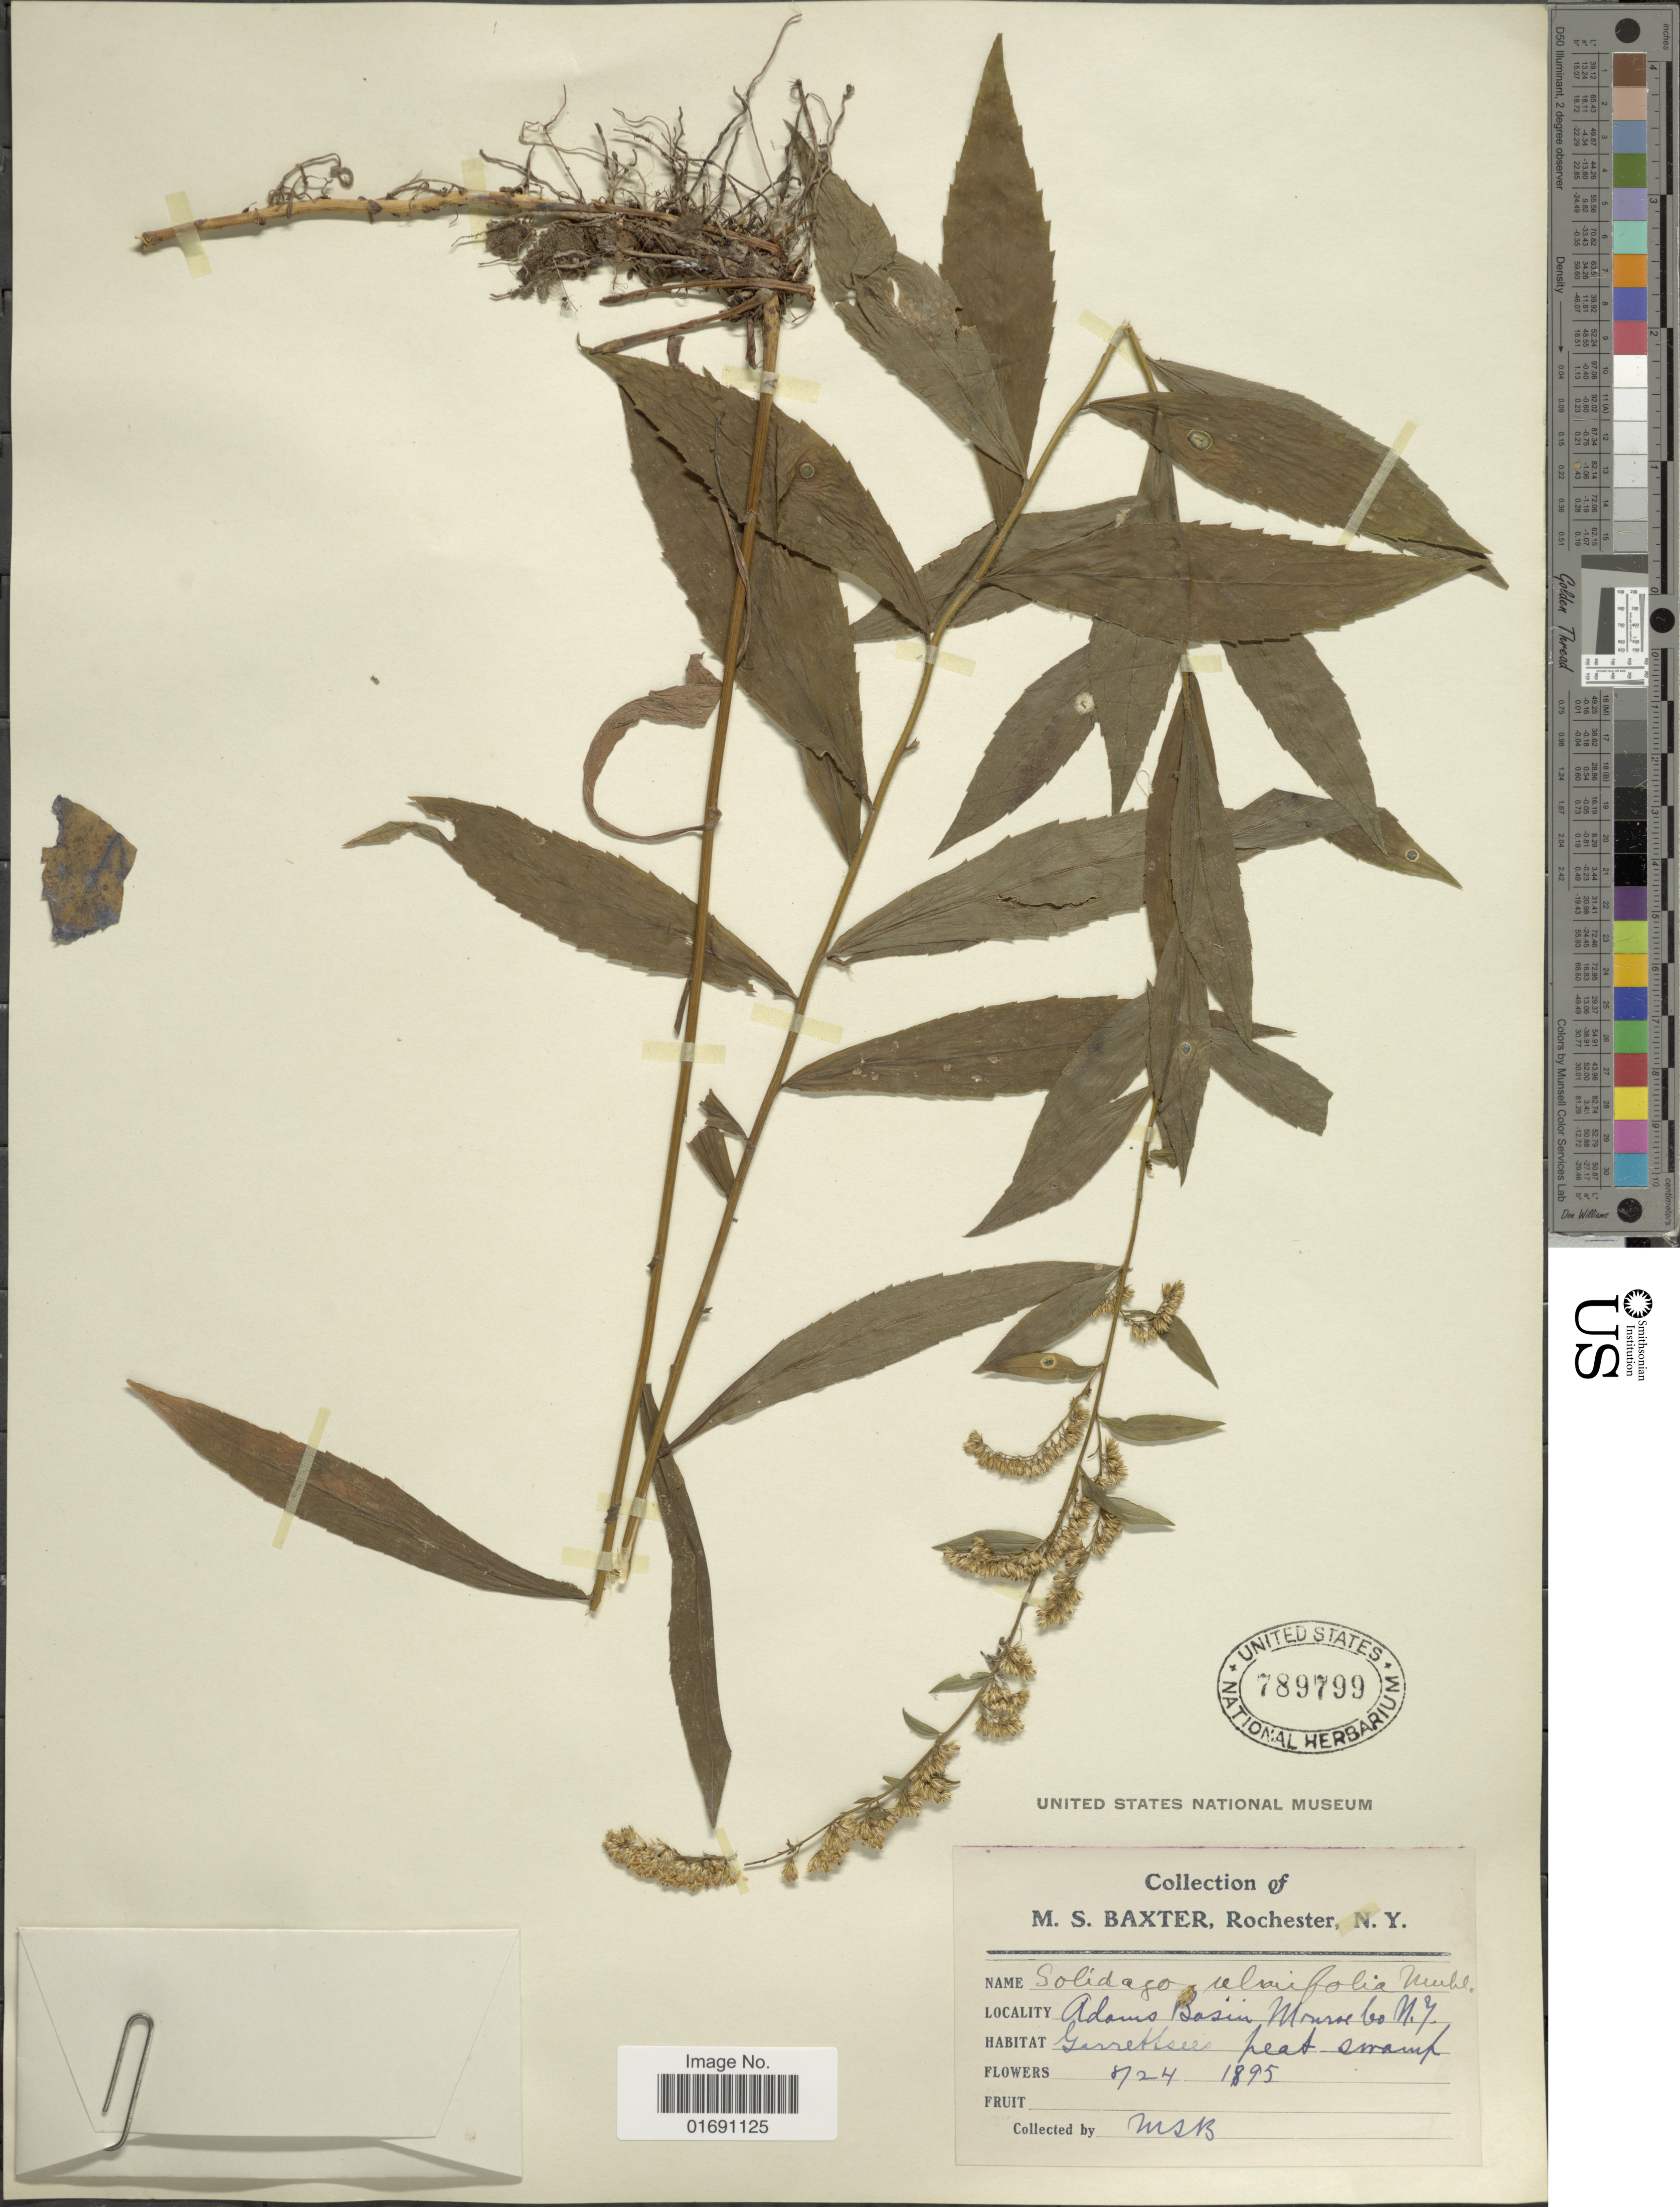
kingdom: Plantae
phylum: Tracheophyta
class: Magnoliopsida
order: Asterales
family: Asteraceae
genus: Solidago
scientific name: Solidago ulmifolia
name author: Muhl. ex Willd.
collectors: M. Baxter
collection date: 1895-08-24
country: United States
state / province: New York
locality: Adams Basin, Monroe Co, Garrethsee peat swamp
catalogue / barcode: US 789799